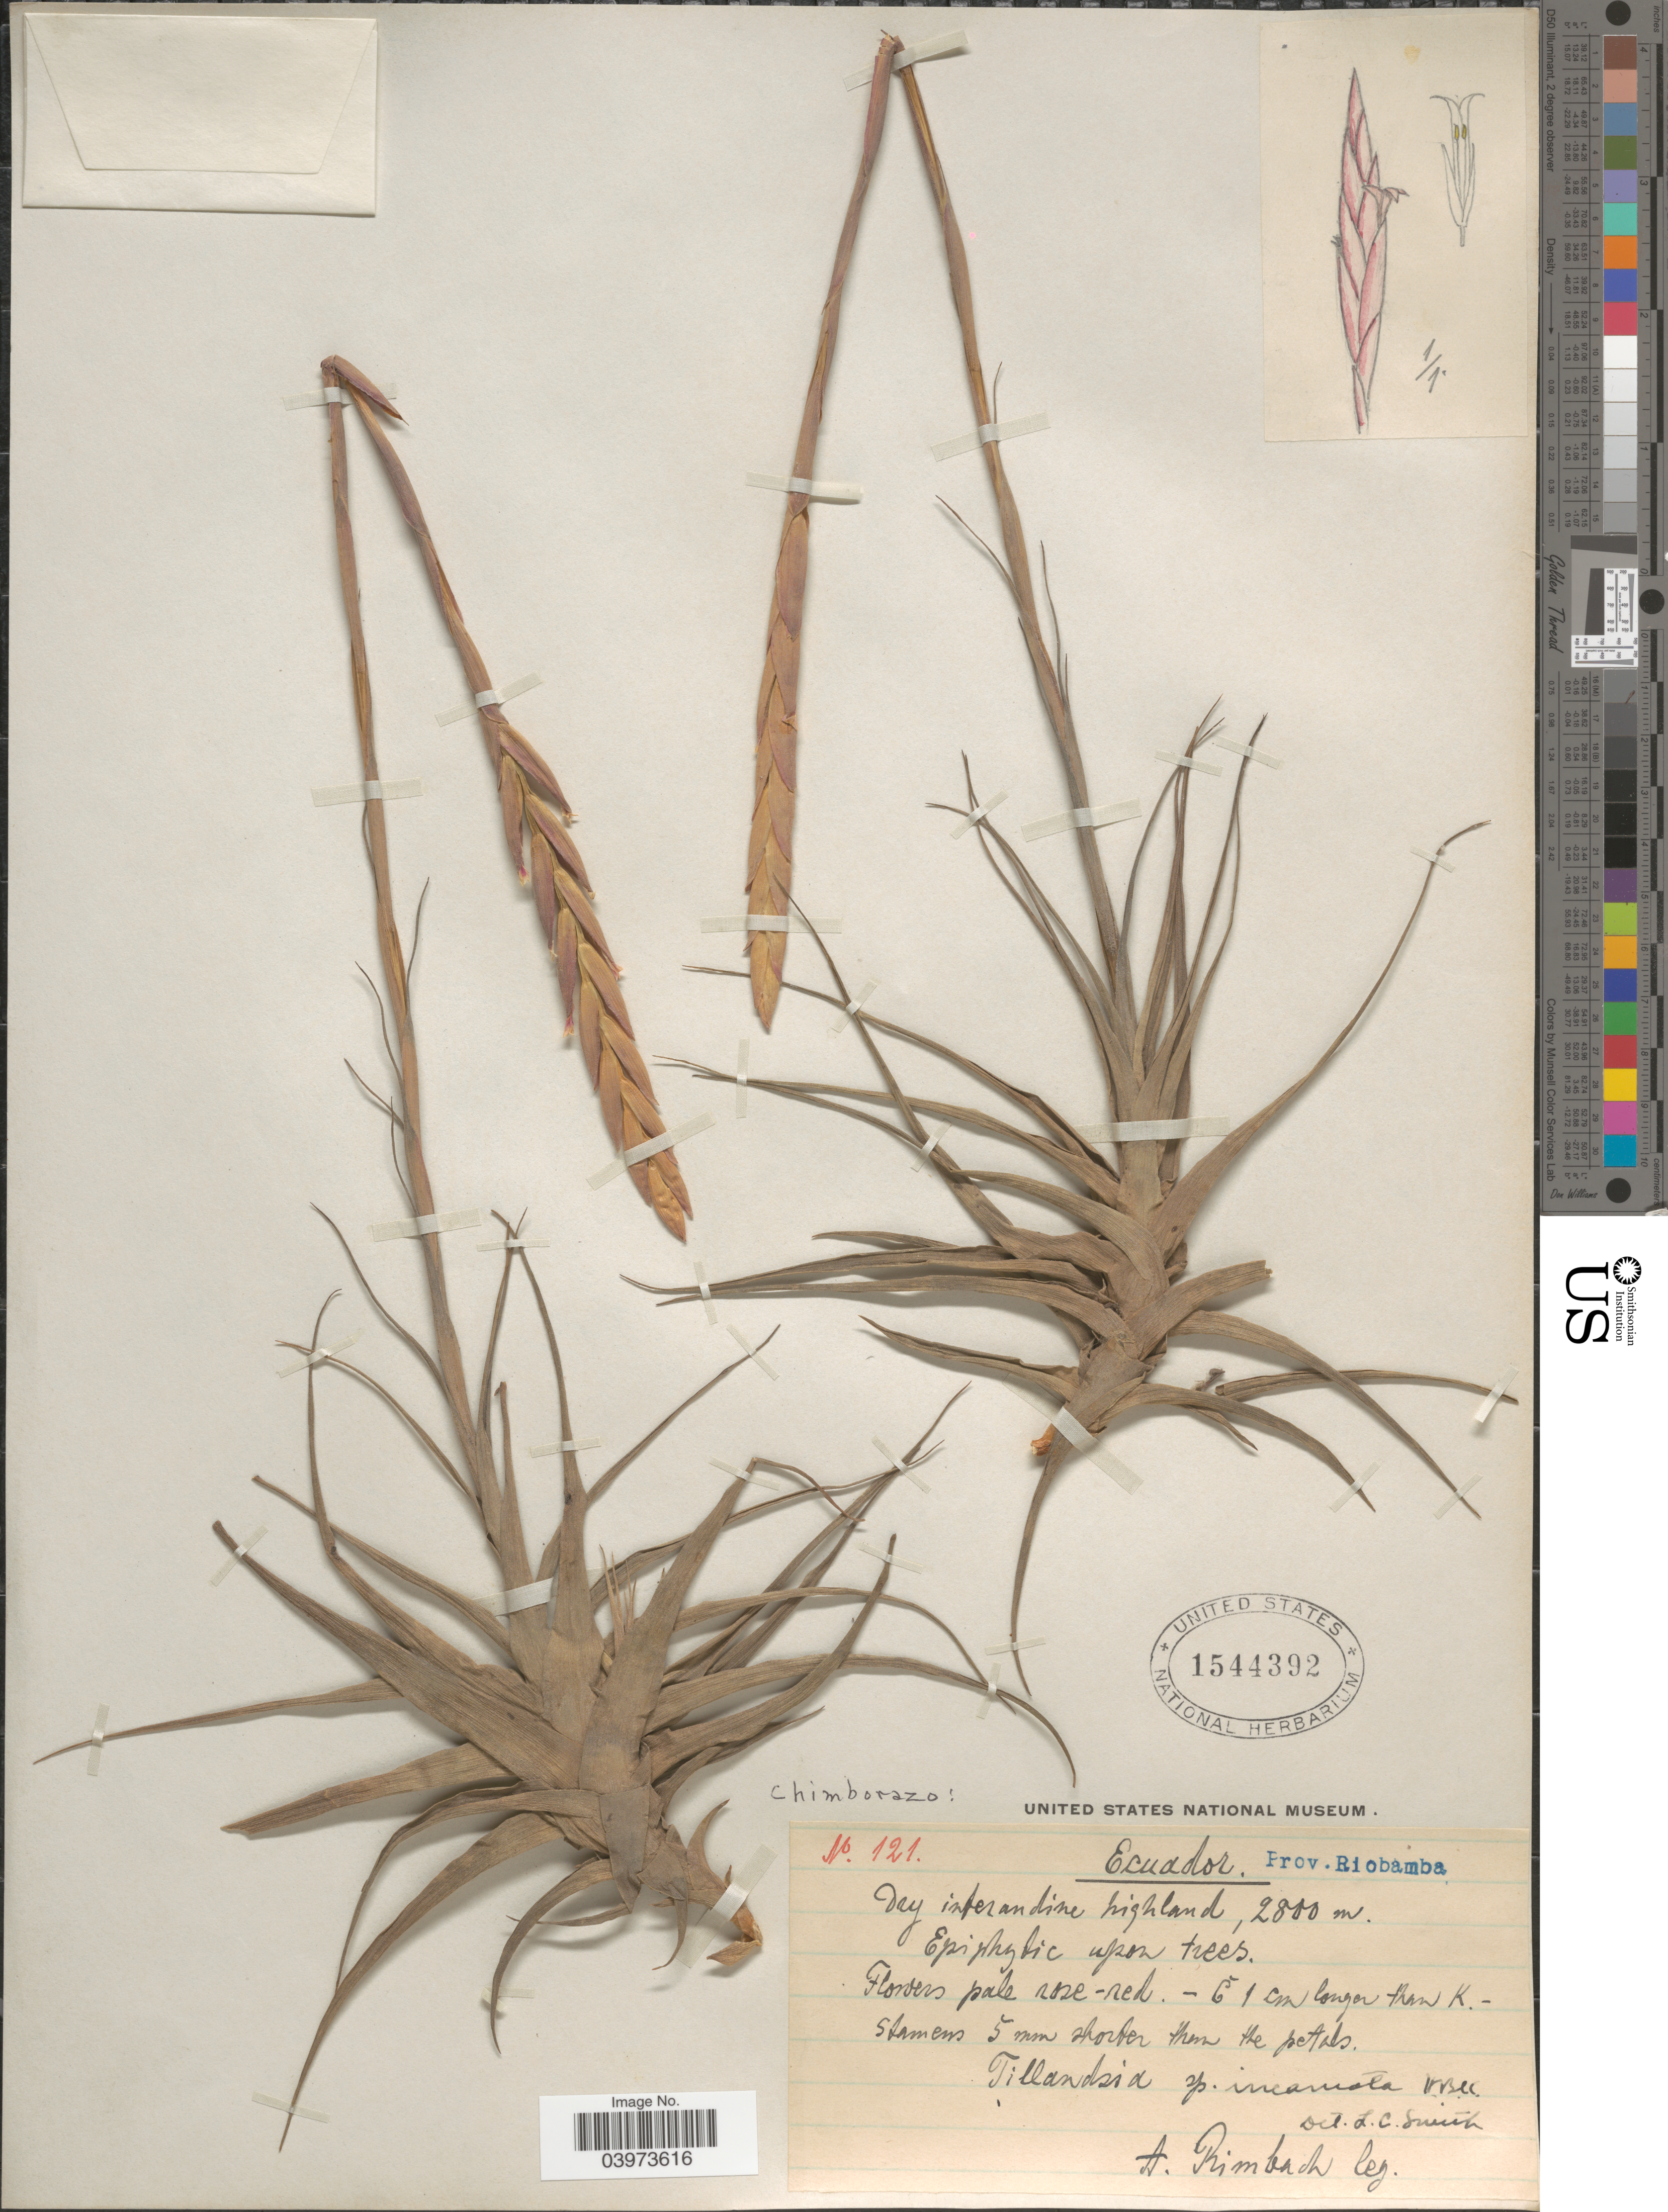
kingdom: Plantae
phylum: Tracheophyta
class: Liliopsida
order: Poales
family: Bromeliaceae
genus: Tillandsia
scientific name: Tillandsia incarnata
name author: Kunth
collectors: A. Rimbach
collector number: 121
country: Ecuador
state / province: Chimborazo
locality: Prov. Riobamba. Dry interandine highland.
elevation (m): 2800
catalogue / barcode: US 1544392